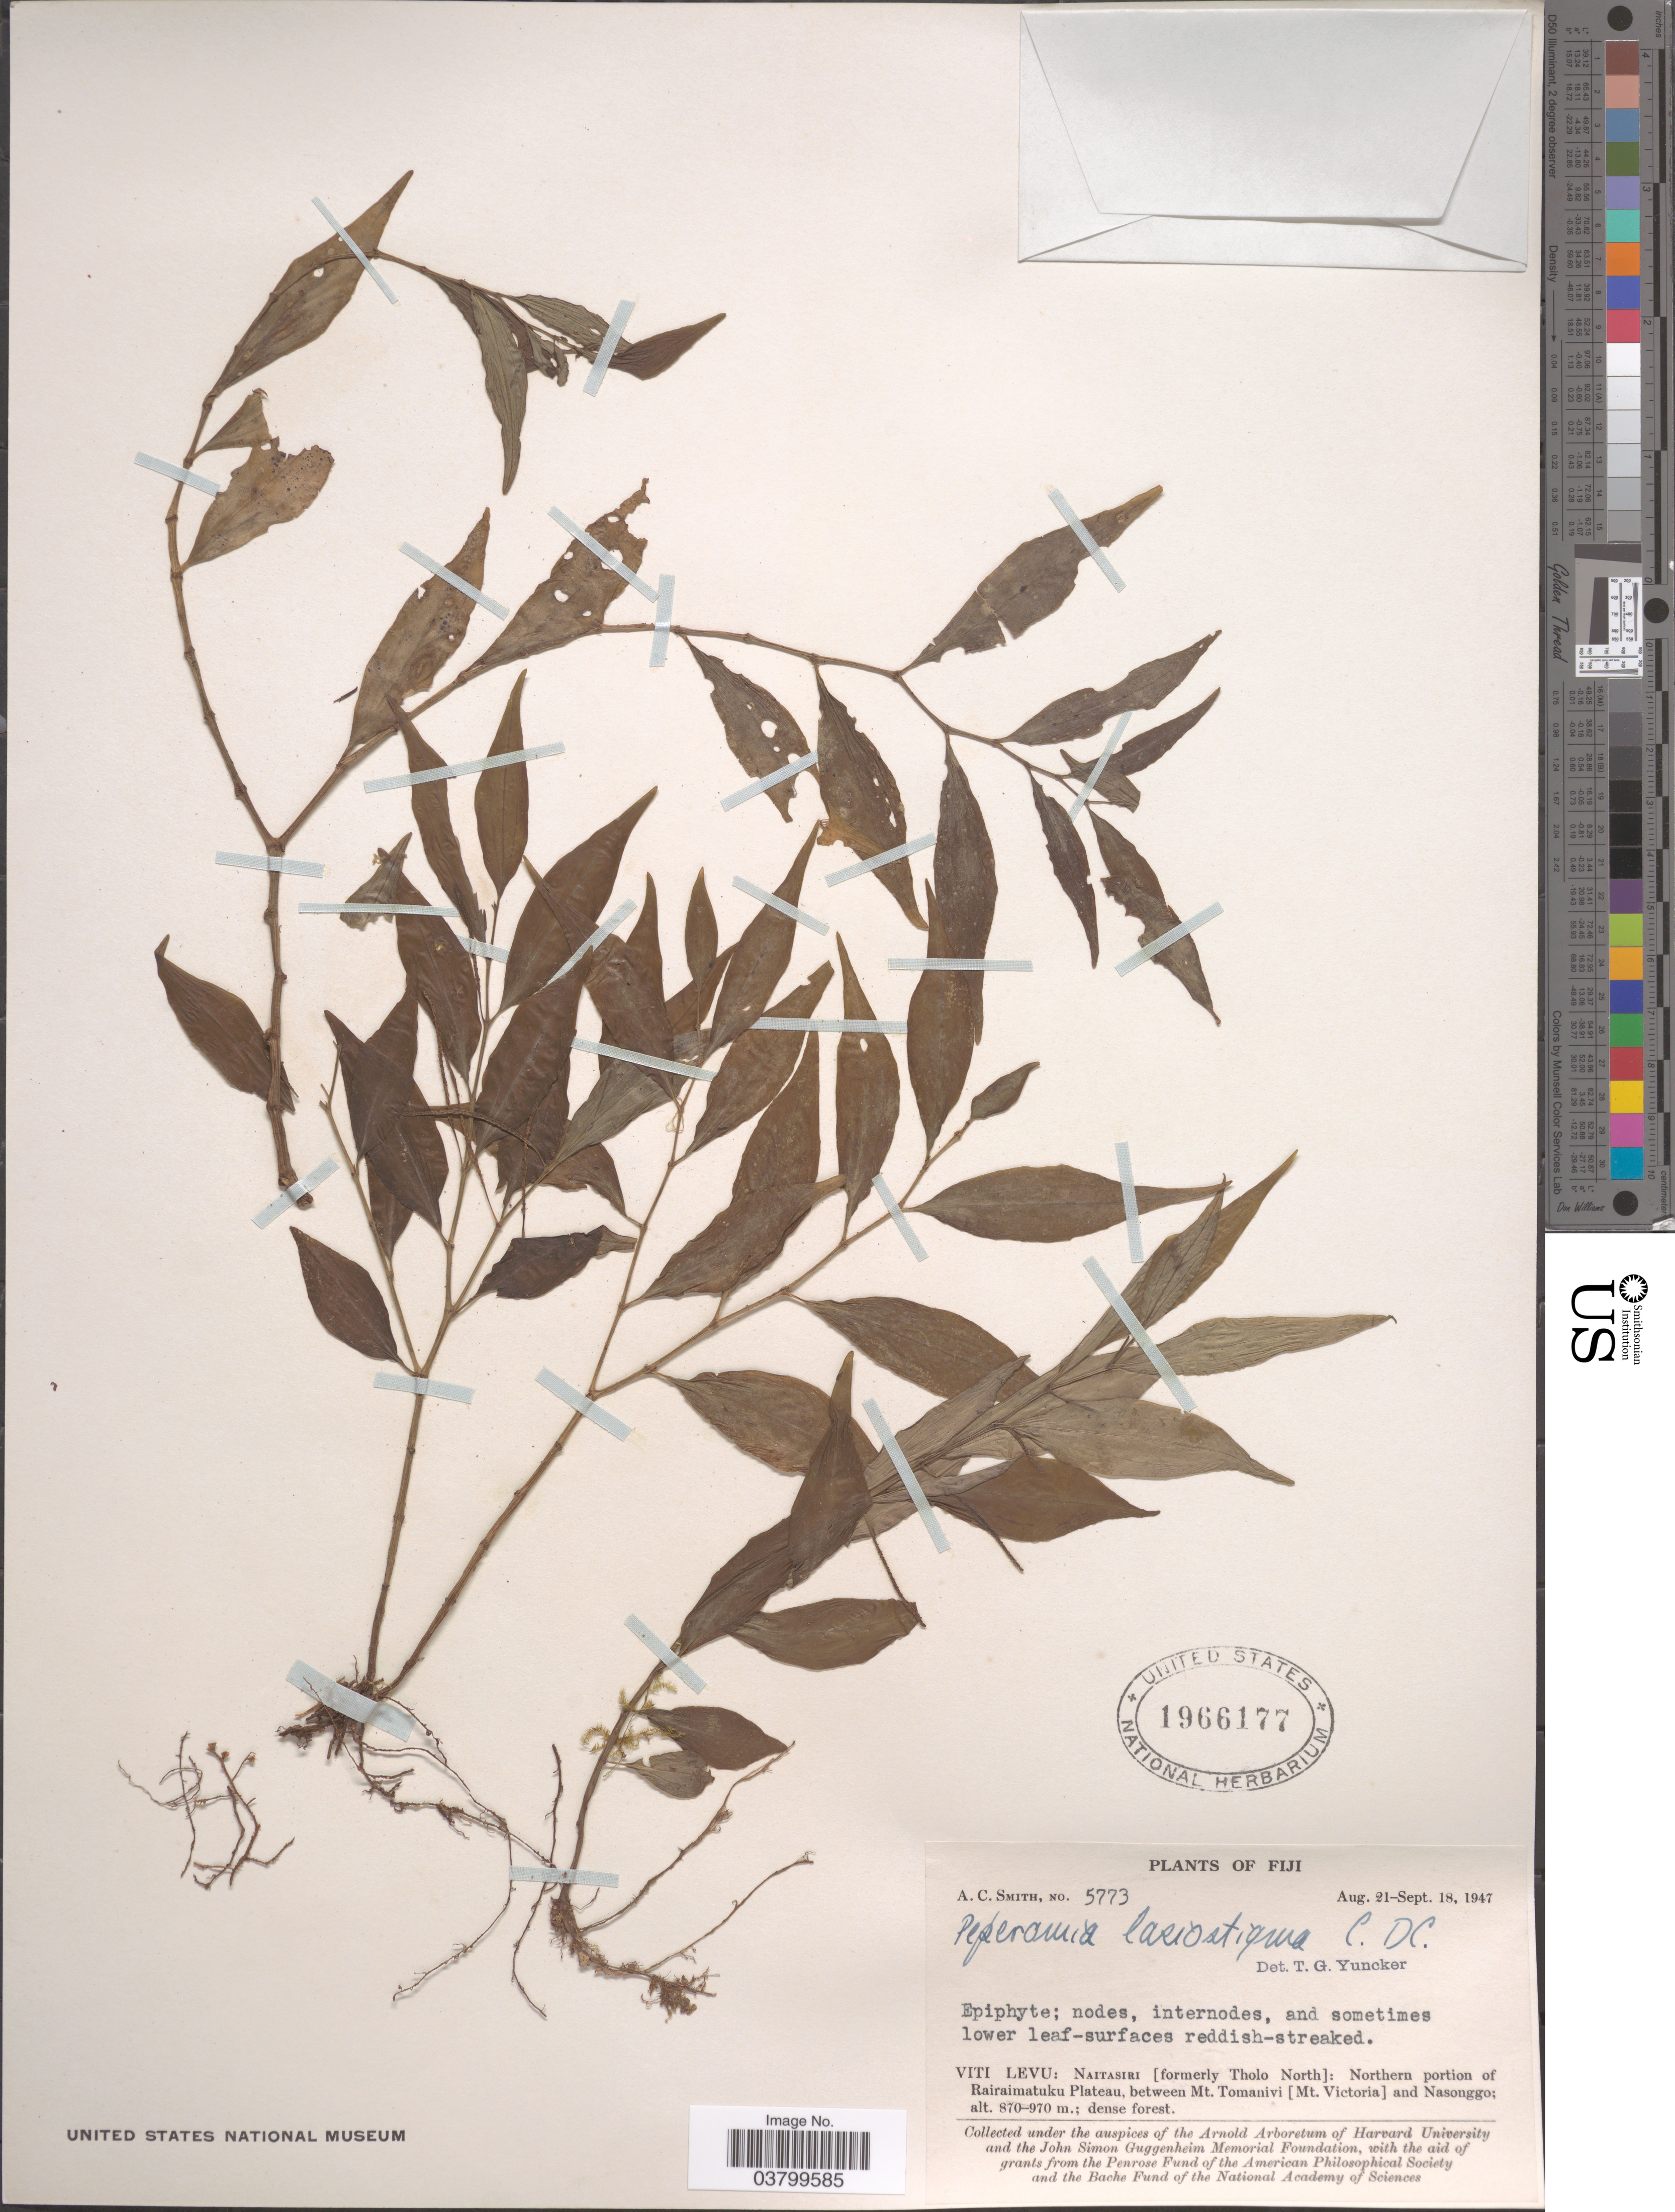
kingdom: Plantae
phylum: Tracheophyta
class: Magnoliopsida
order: Piperales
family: Piperaceae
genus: Peperomia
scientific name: Peperomia lasiostigma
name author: C. DC.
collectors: A. C. Smith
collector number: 5773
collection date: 1947-08-21/1947-09-18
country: Fiji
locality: Viti Levu: Naitasiri [formerly Tholo North]: Northern portion of Rairaimatuku Plateau, between Mt. Tomanivi [Mt. Victoria] and Nasonggo.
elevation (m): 870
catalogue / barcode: US 1966177